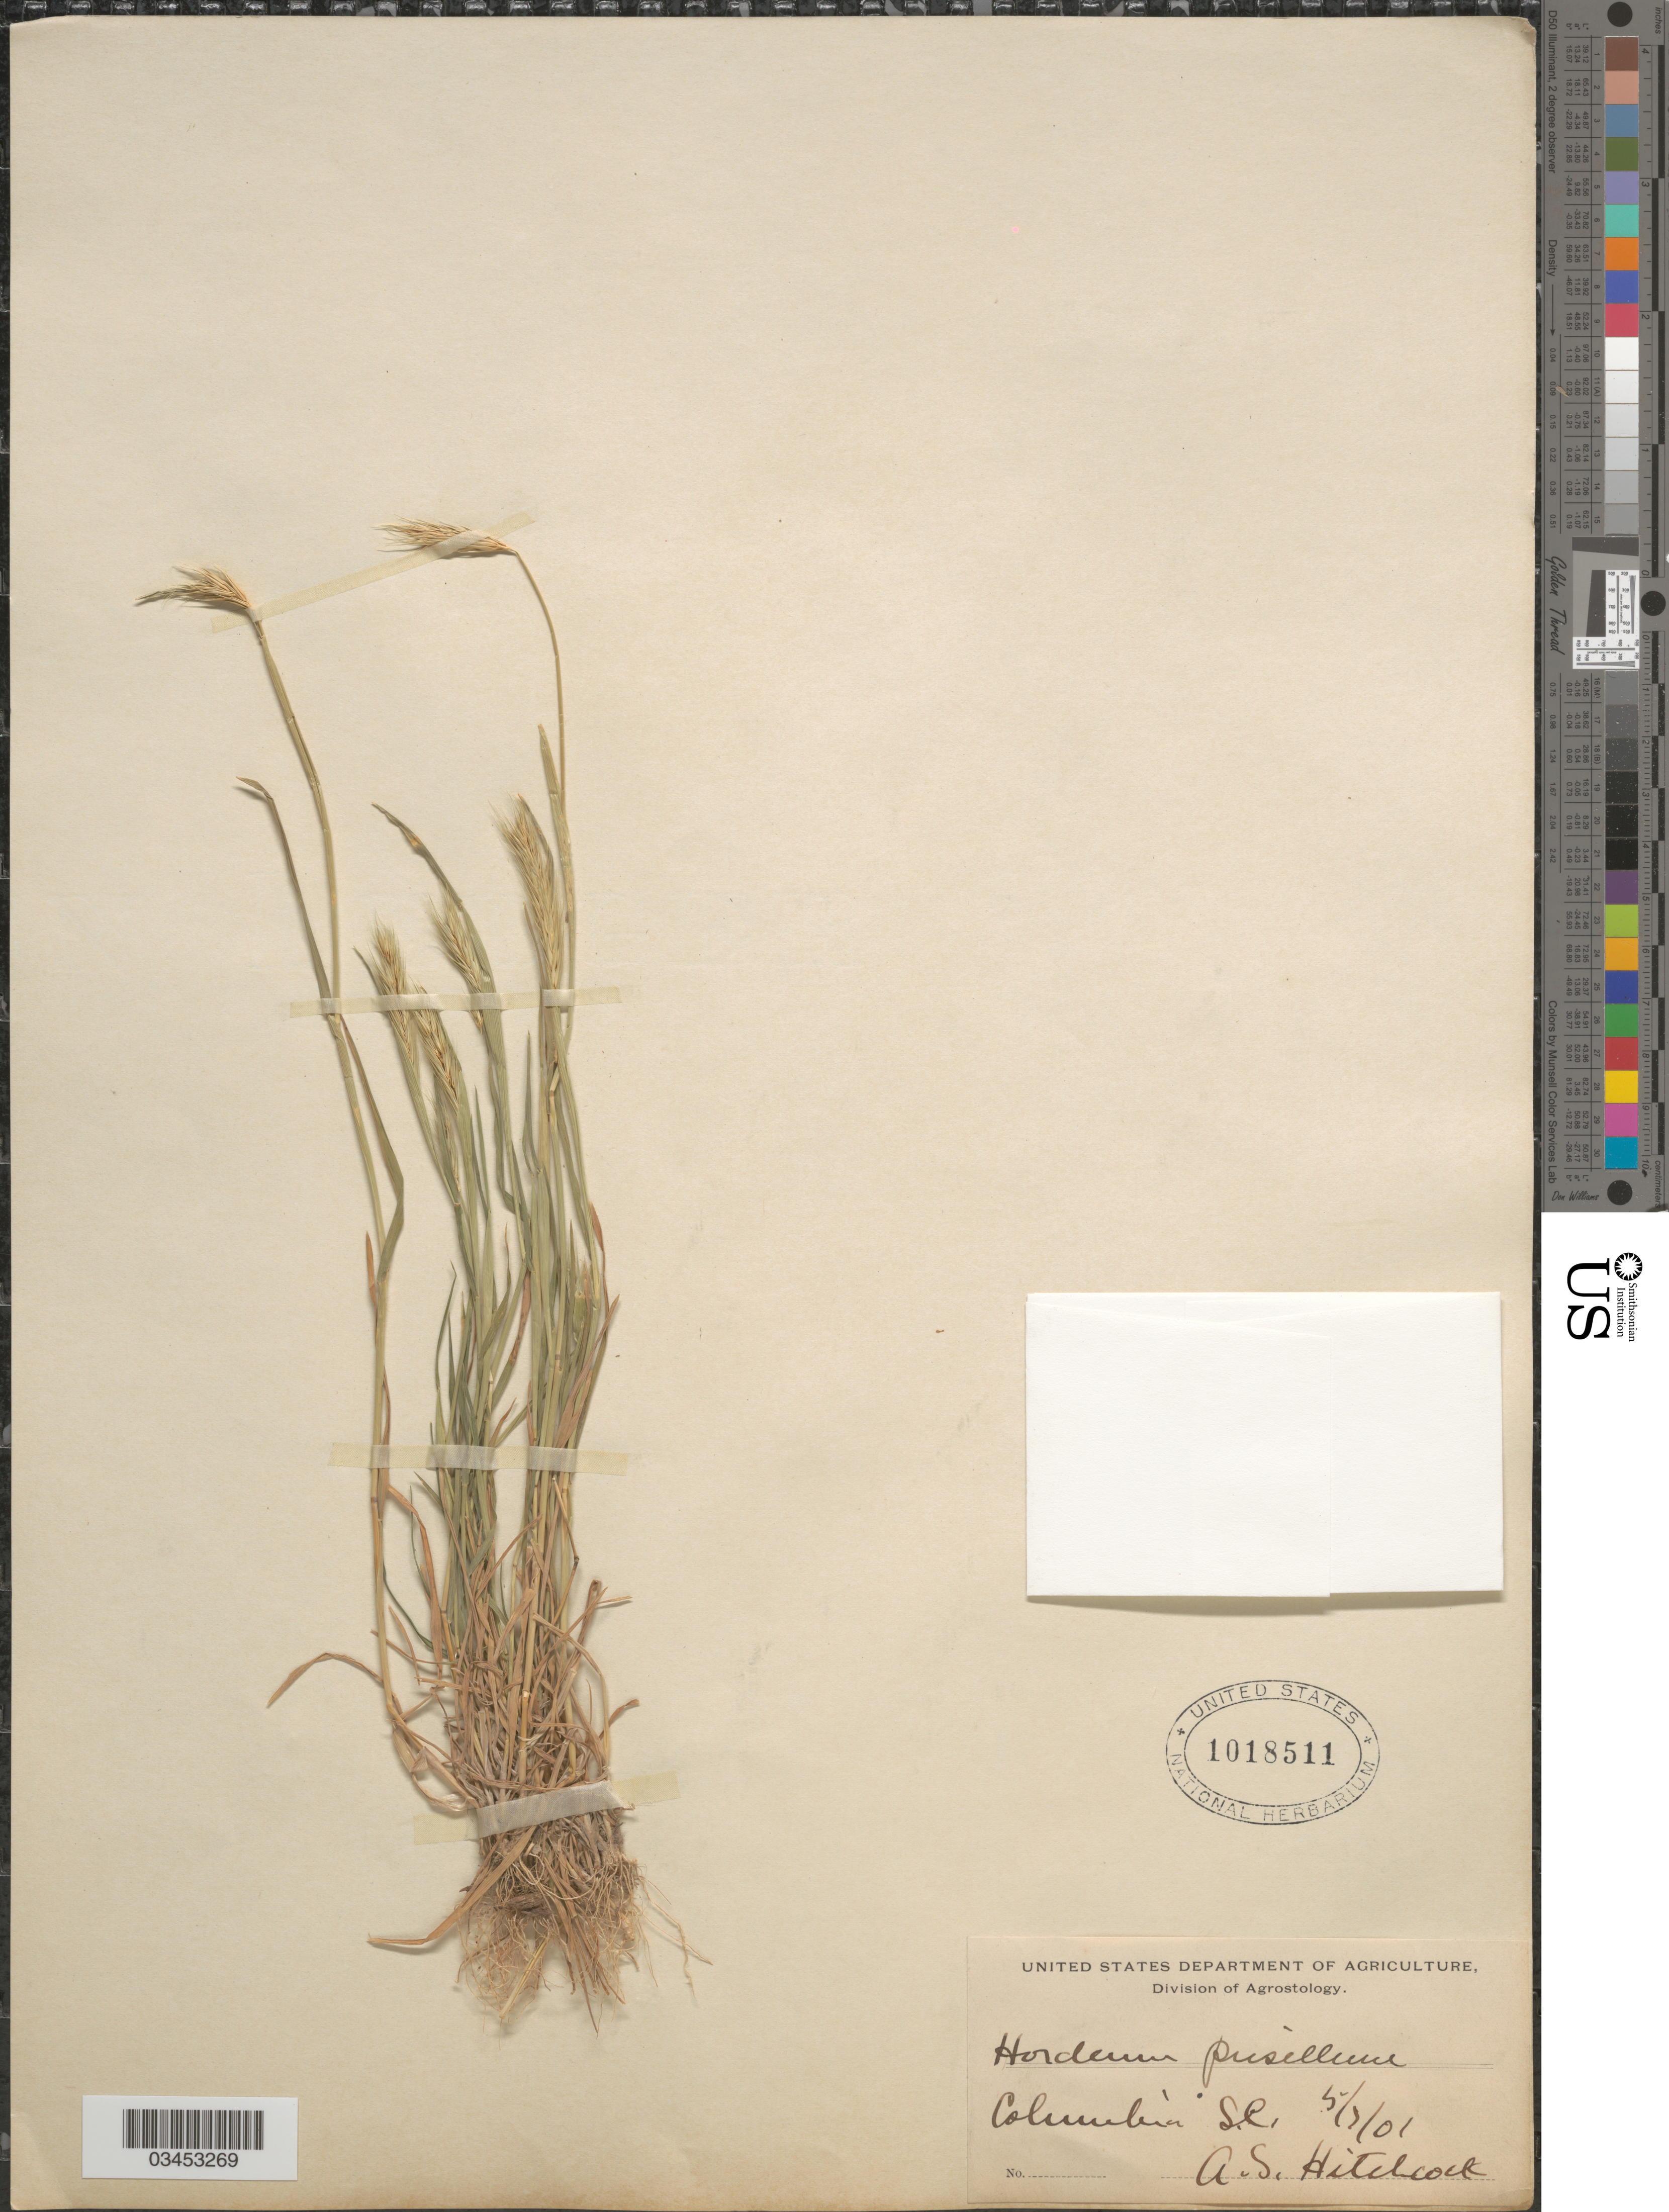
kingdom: Plantae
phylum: Tracheophyta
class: Liliopsida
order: Poales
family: Poaceae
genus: Hordeum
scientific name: Hordeum pusillum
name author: Nutt.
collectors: A. S. Hitchcock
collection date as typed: Transcribed d/m/y: 5/5/1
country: United States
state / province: South Carolina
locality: Columbia.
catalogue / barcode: US 1018511